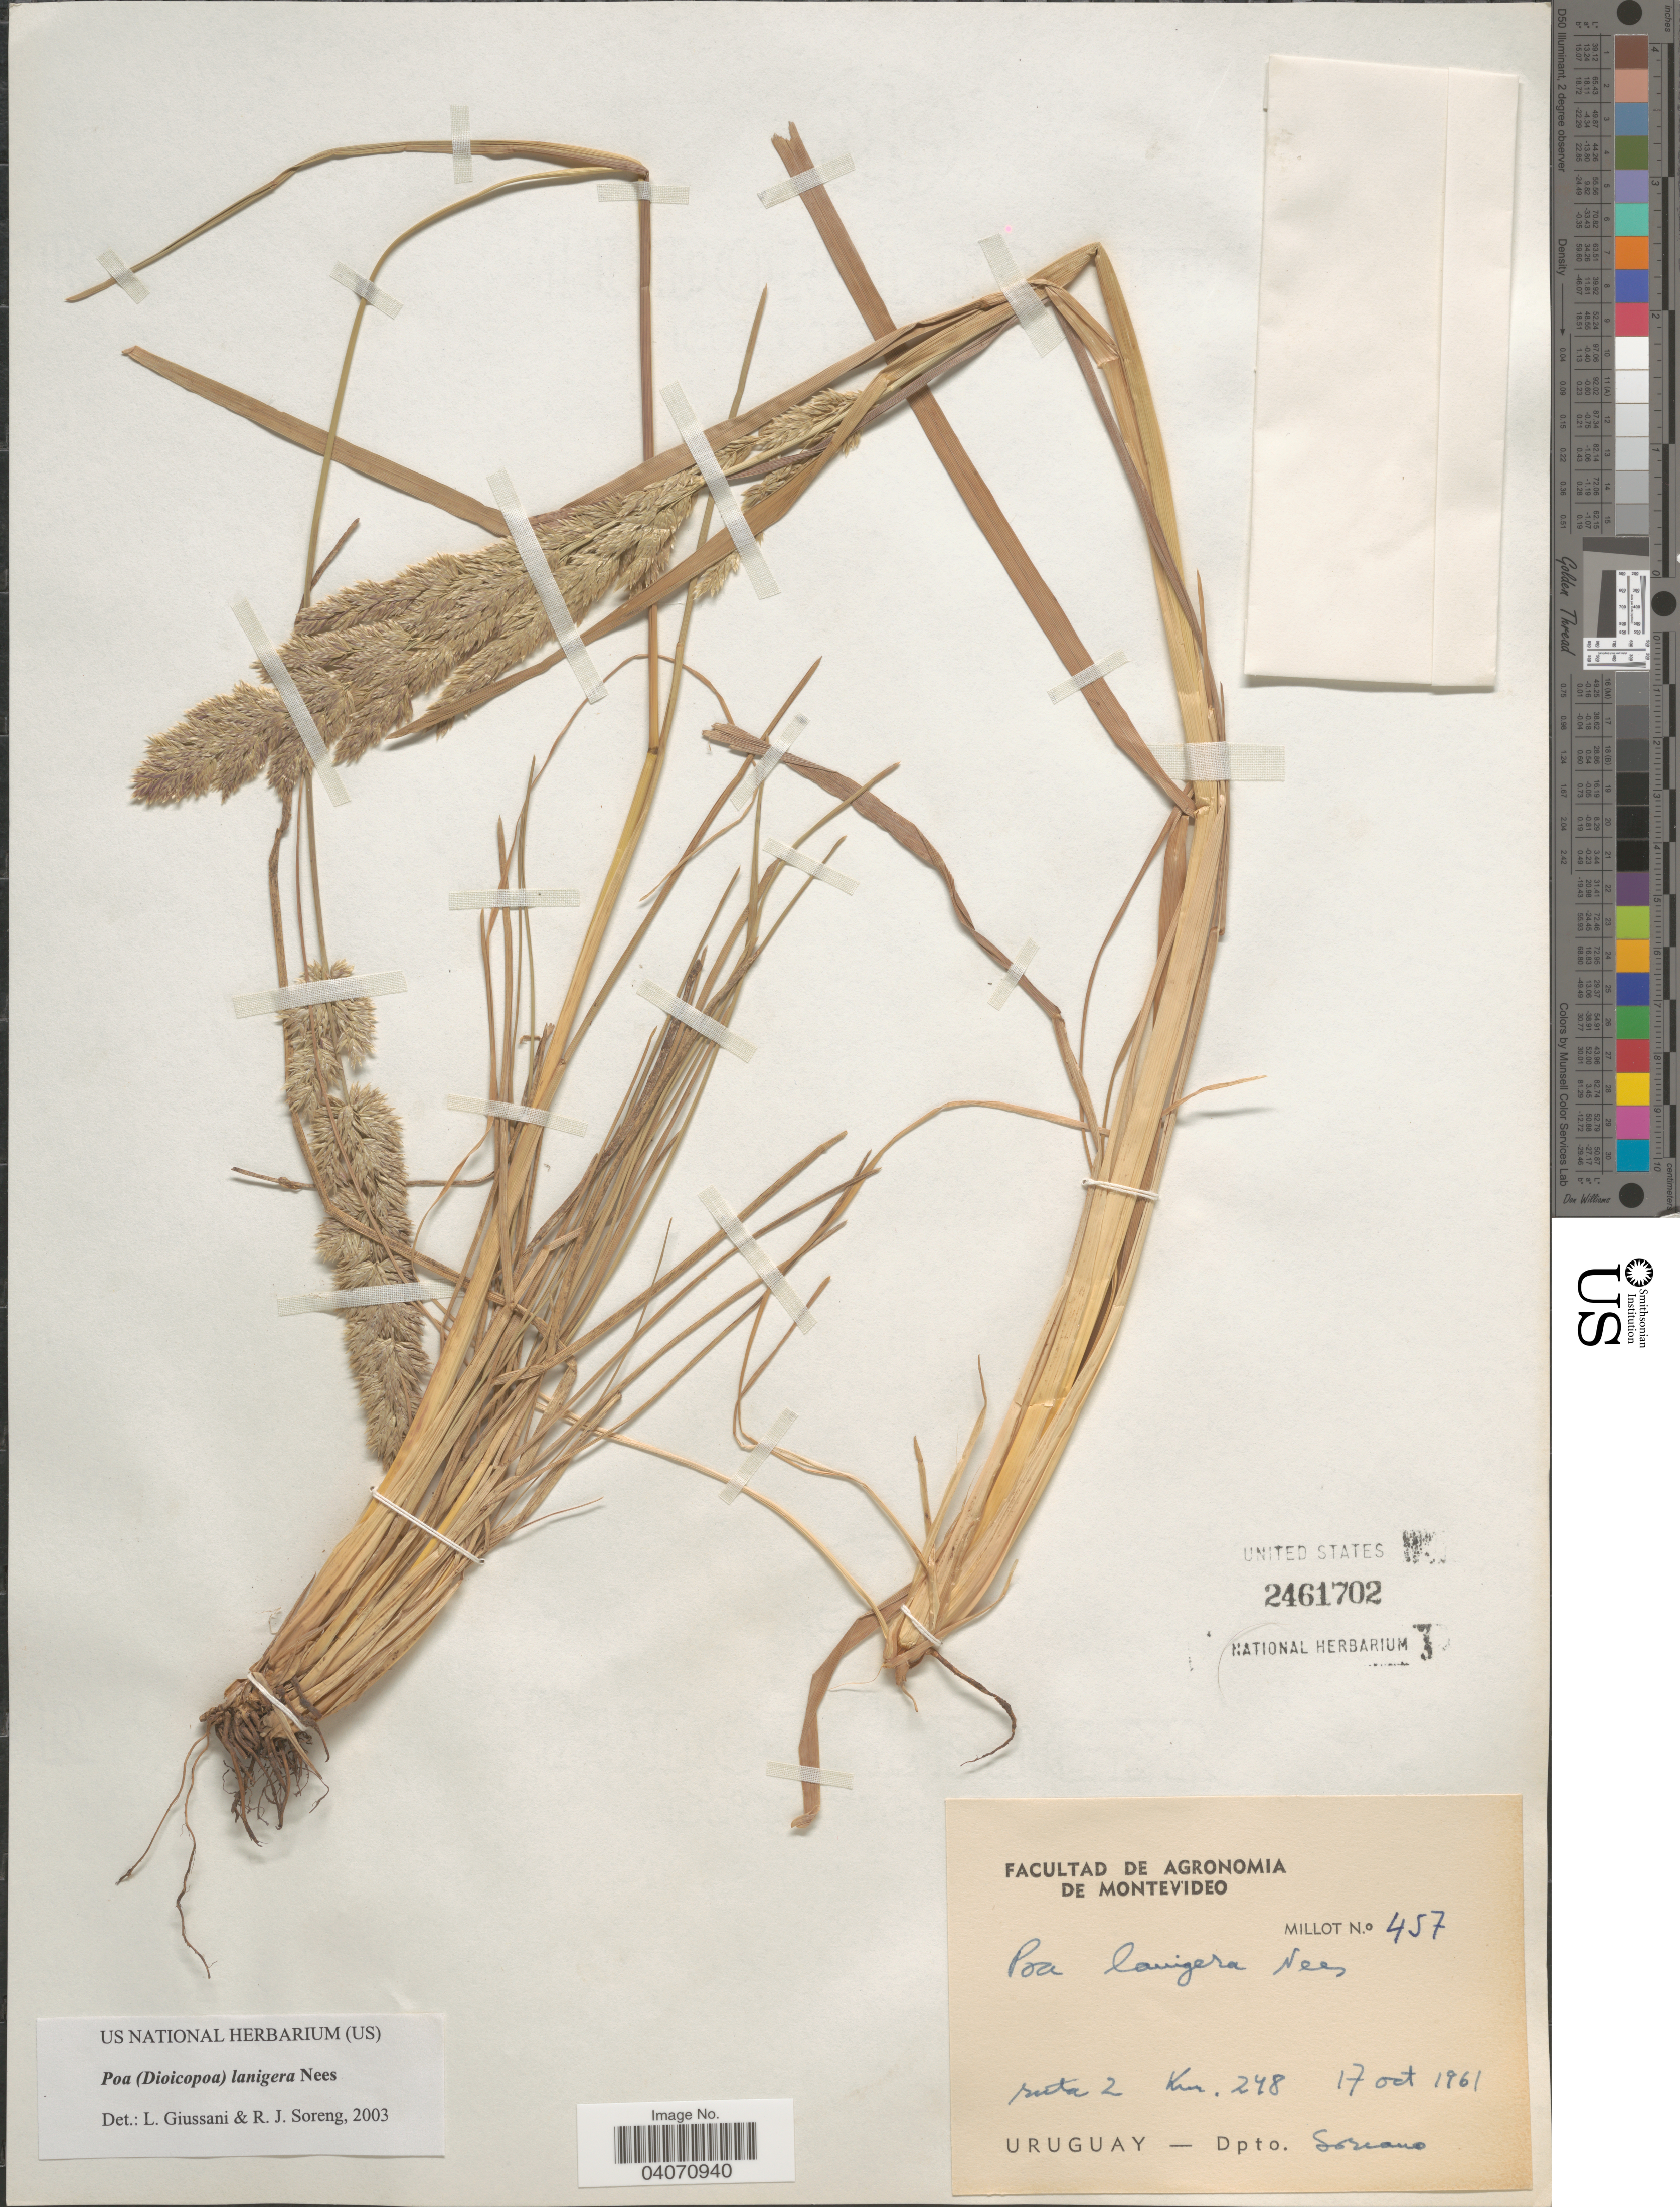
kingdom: Plantae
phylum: Tracheophyta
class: Liliopsida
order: Poales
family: Poaceae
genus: Poa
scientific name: Poa lanigera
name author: Nees in Mart.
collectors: -. Millot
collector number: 457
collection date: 1961-10-17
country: Uruguay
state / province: Soriano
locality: Ruta 2 Km. 248. Depto. Soriano.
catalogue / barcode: US 2461702